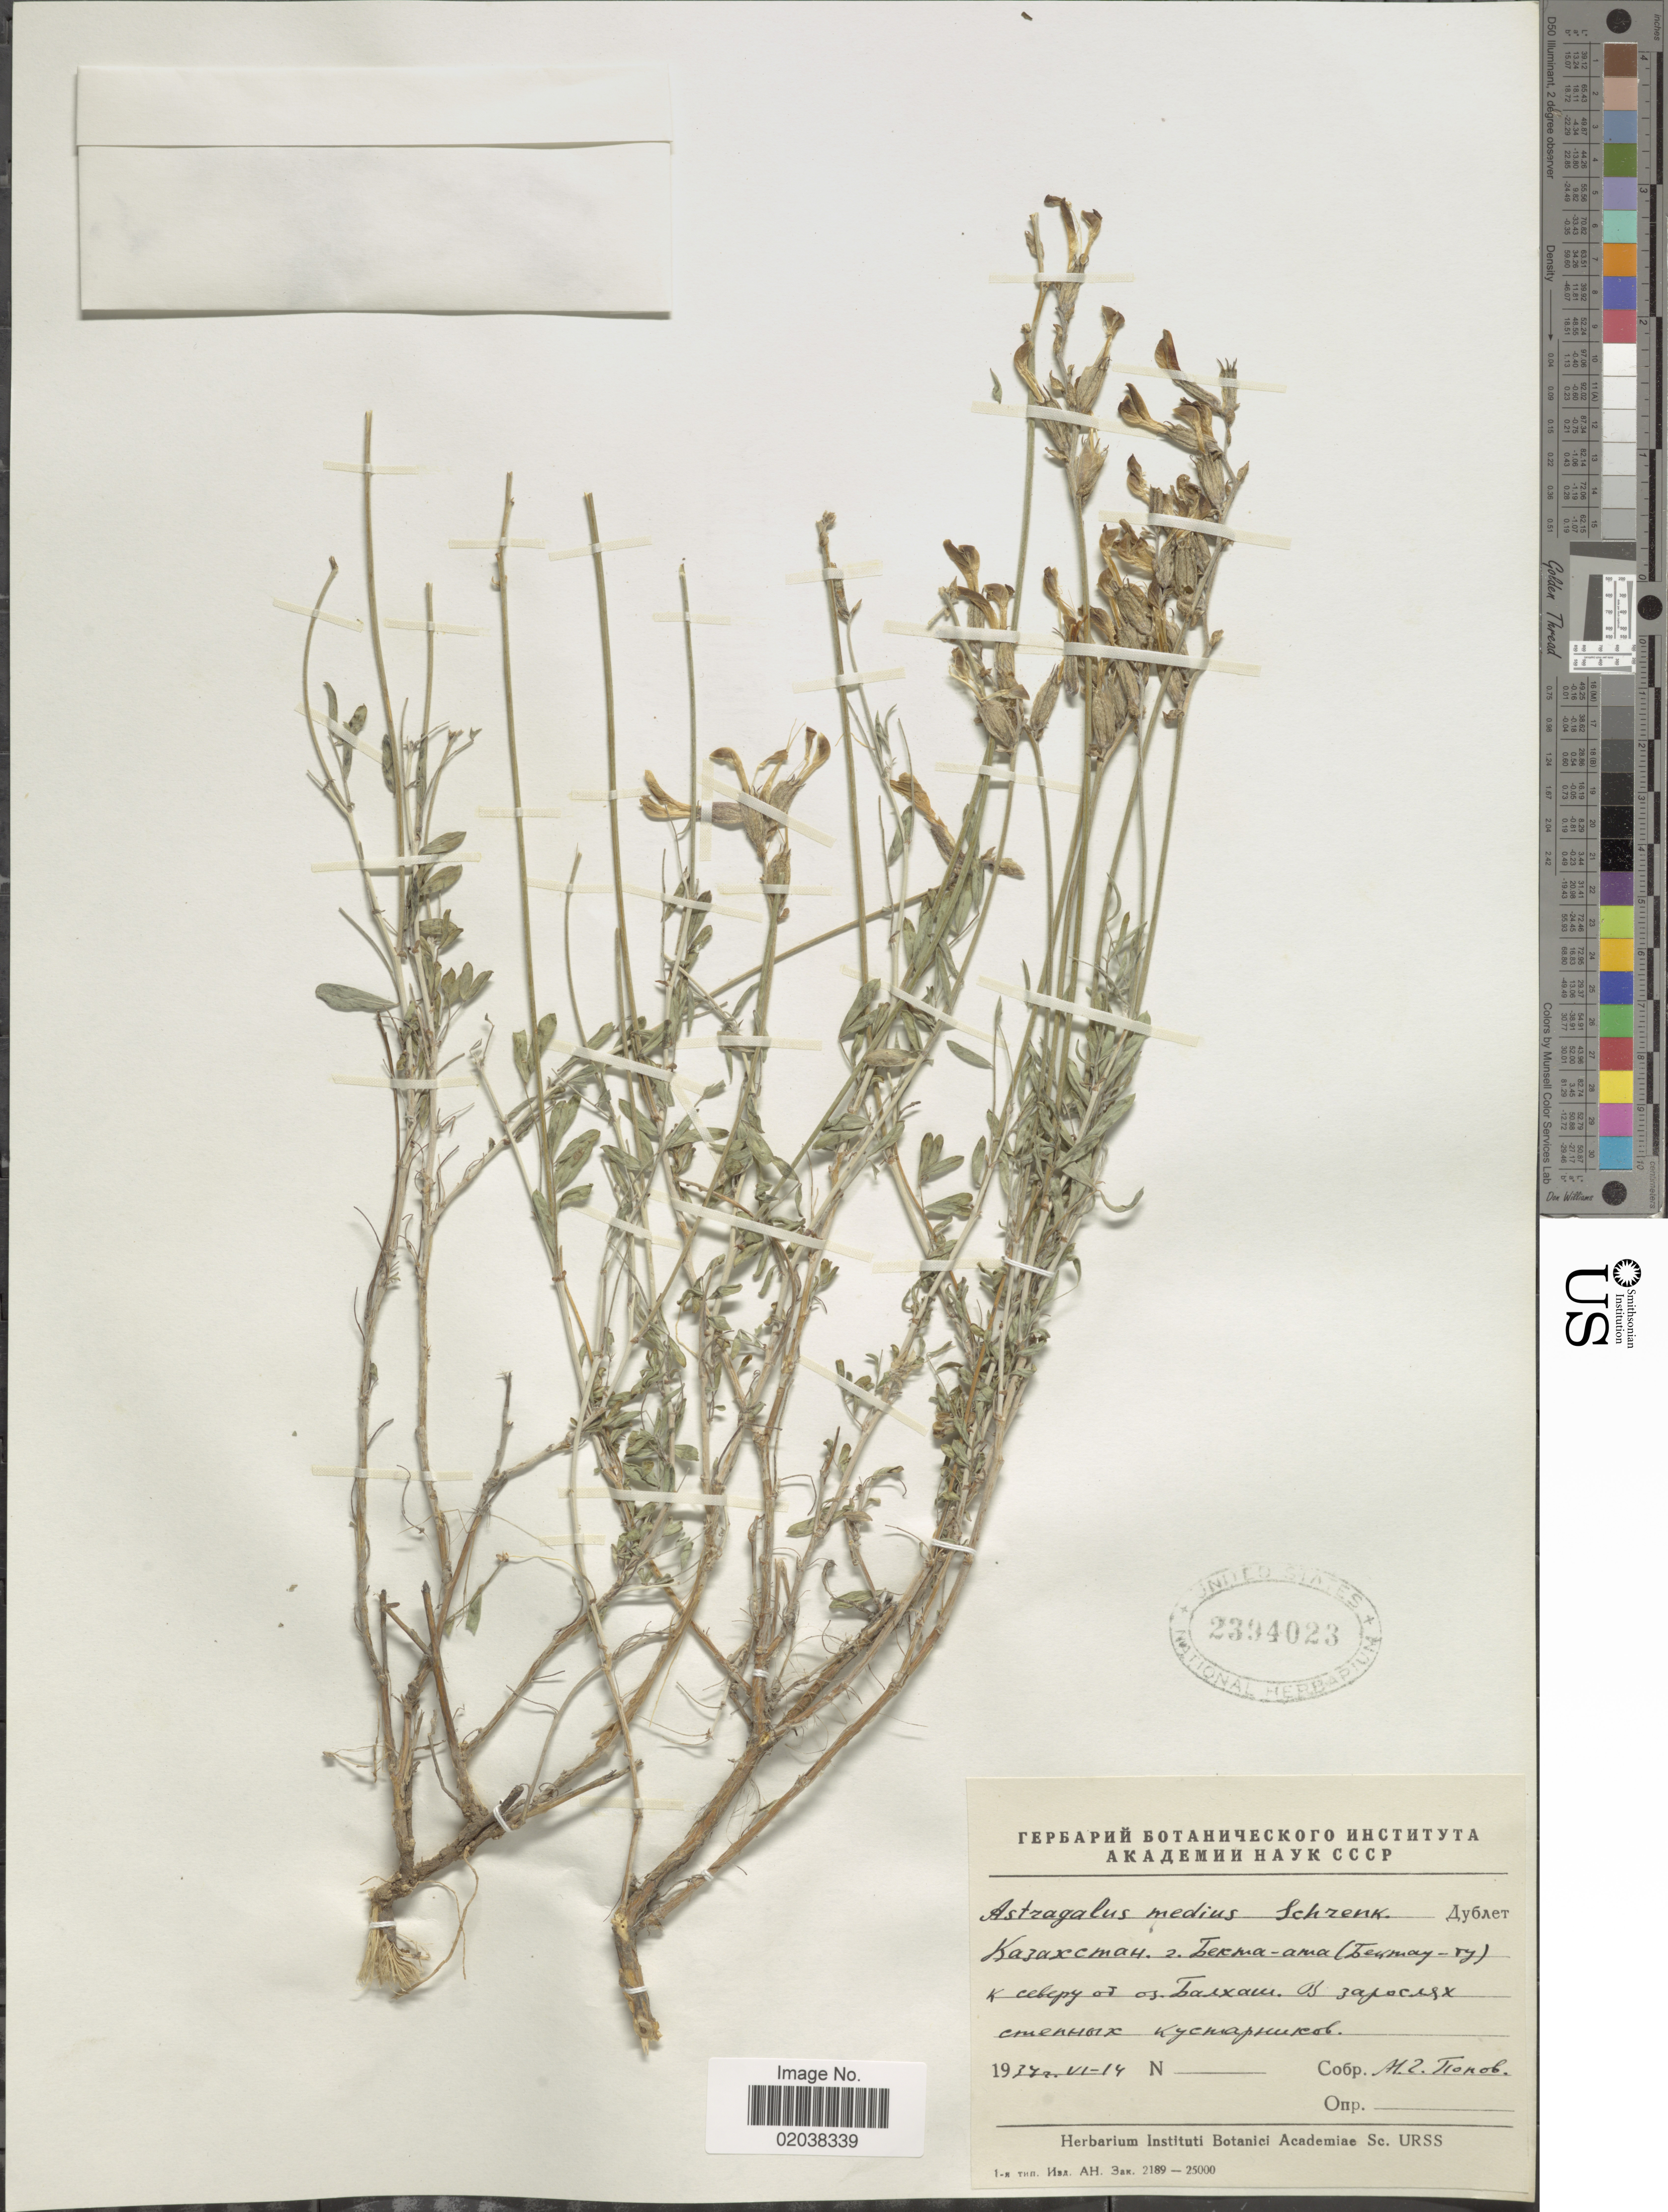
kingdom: Plantae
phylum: Tracheophyta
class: Magnoliopsida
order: Fabales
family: Fabaceae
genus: Astragalus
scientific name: Astragalus medius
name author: Schrenk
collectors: M. Popov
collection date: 1937-06-14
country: Kazakhstan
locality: N of Lake Balkhash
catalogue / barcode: US 2394023